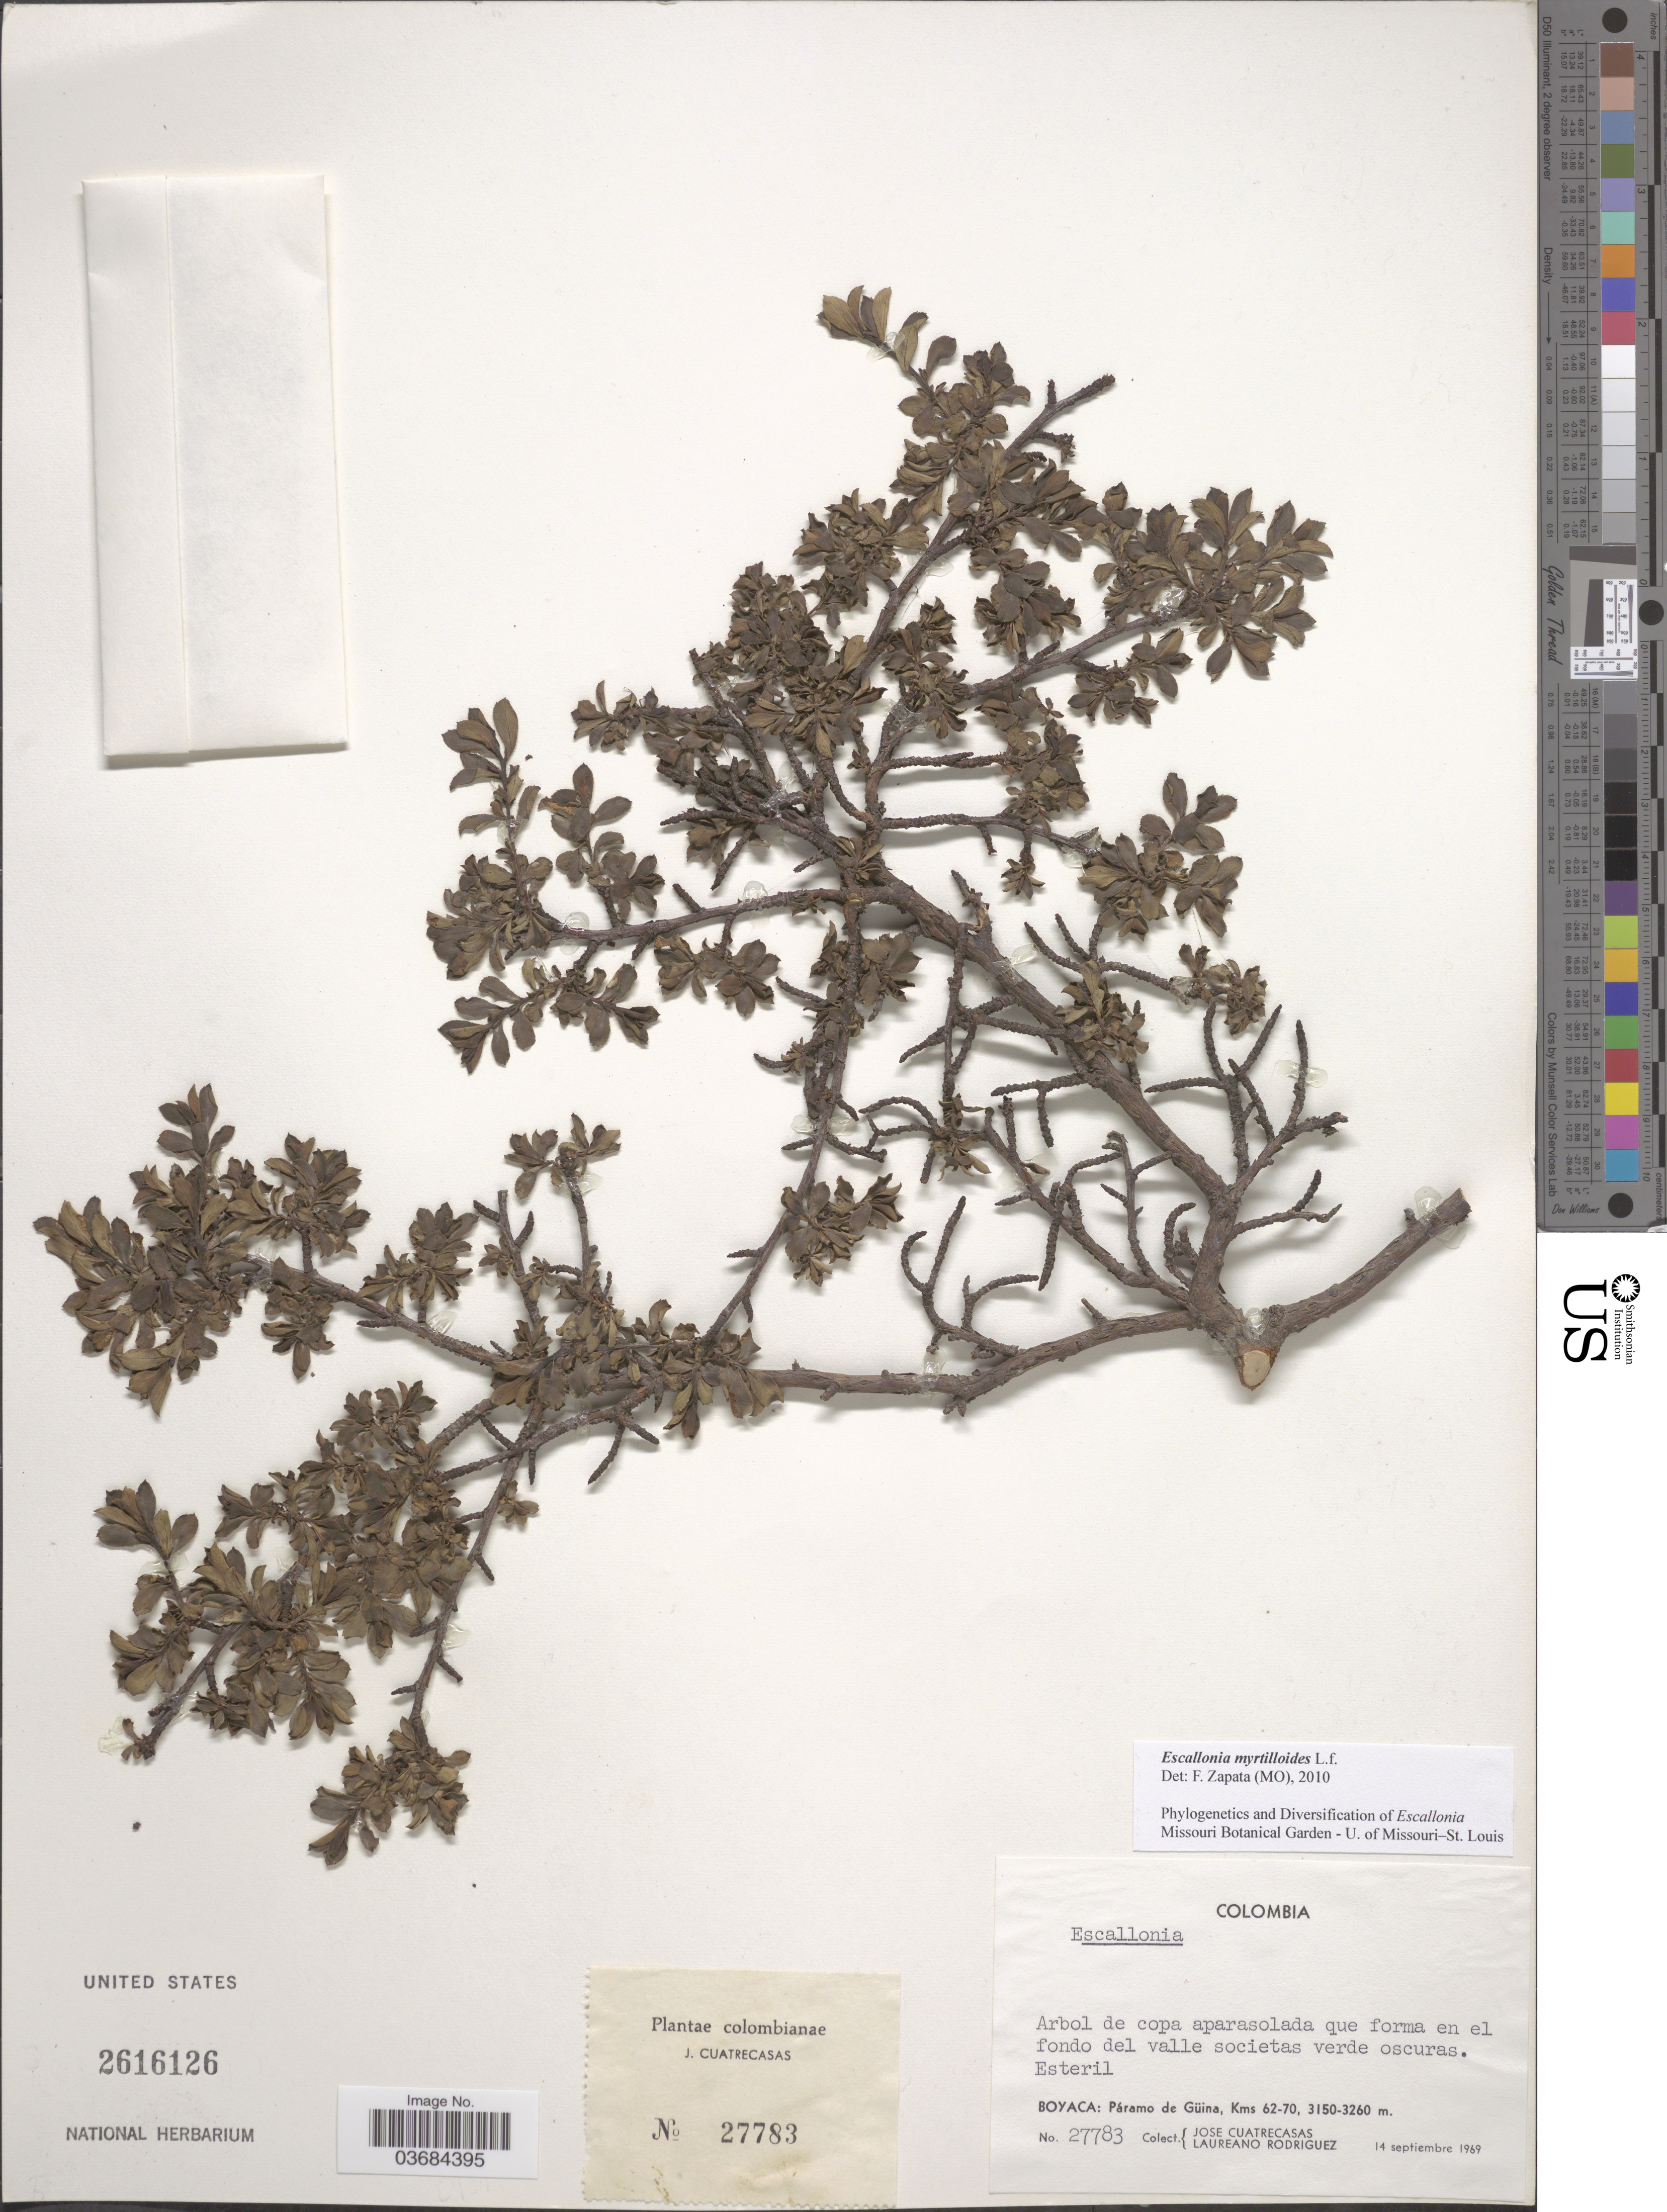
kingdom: Plantae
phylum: Tracheophyta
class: Magnoliopsida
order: Escalloniales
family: Escalloniaceae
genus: Escallonia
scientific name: Escallonia myrtilloides var. myrtilloides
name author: L. f.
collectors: J. Cuatrecasas & L. Rodriguez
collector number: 27783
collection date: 1969-09-14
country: Colombia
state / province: Boyacá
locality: Páramo de Güina, Kms 62-70.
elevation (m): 3150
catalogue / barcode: US 2616126